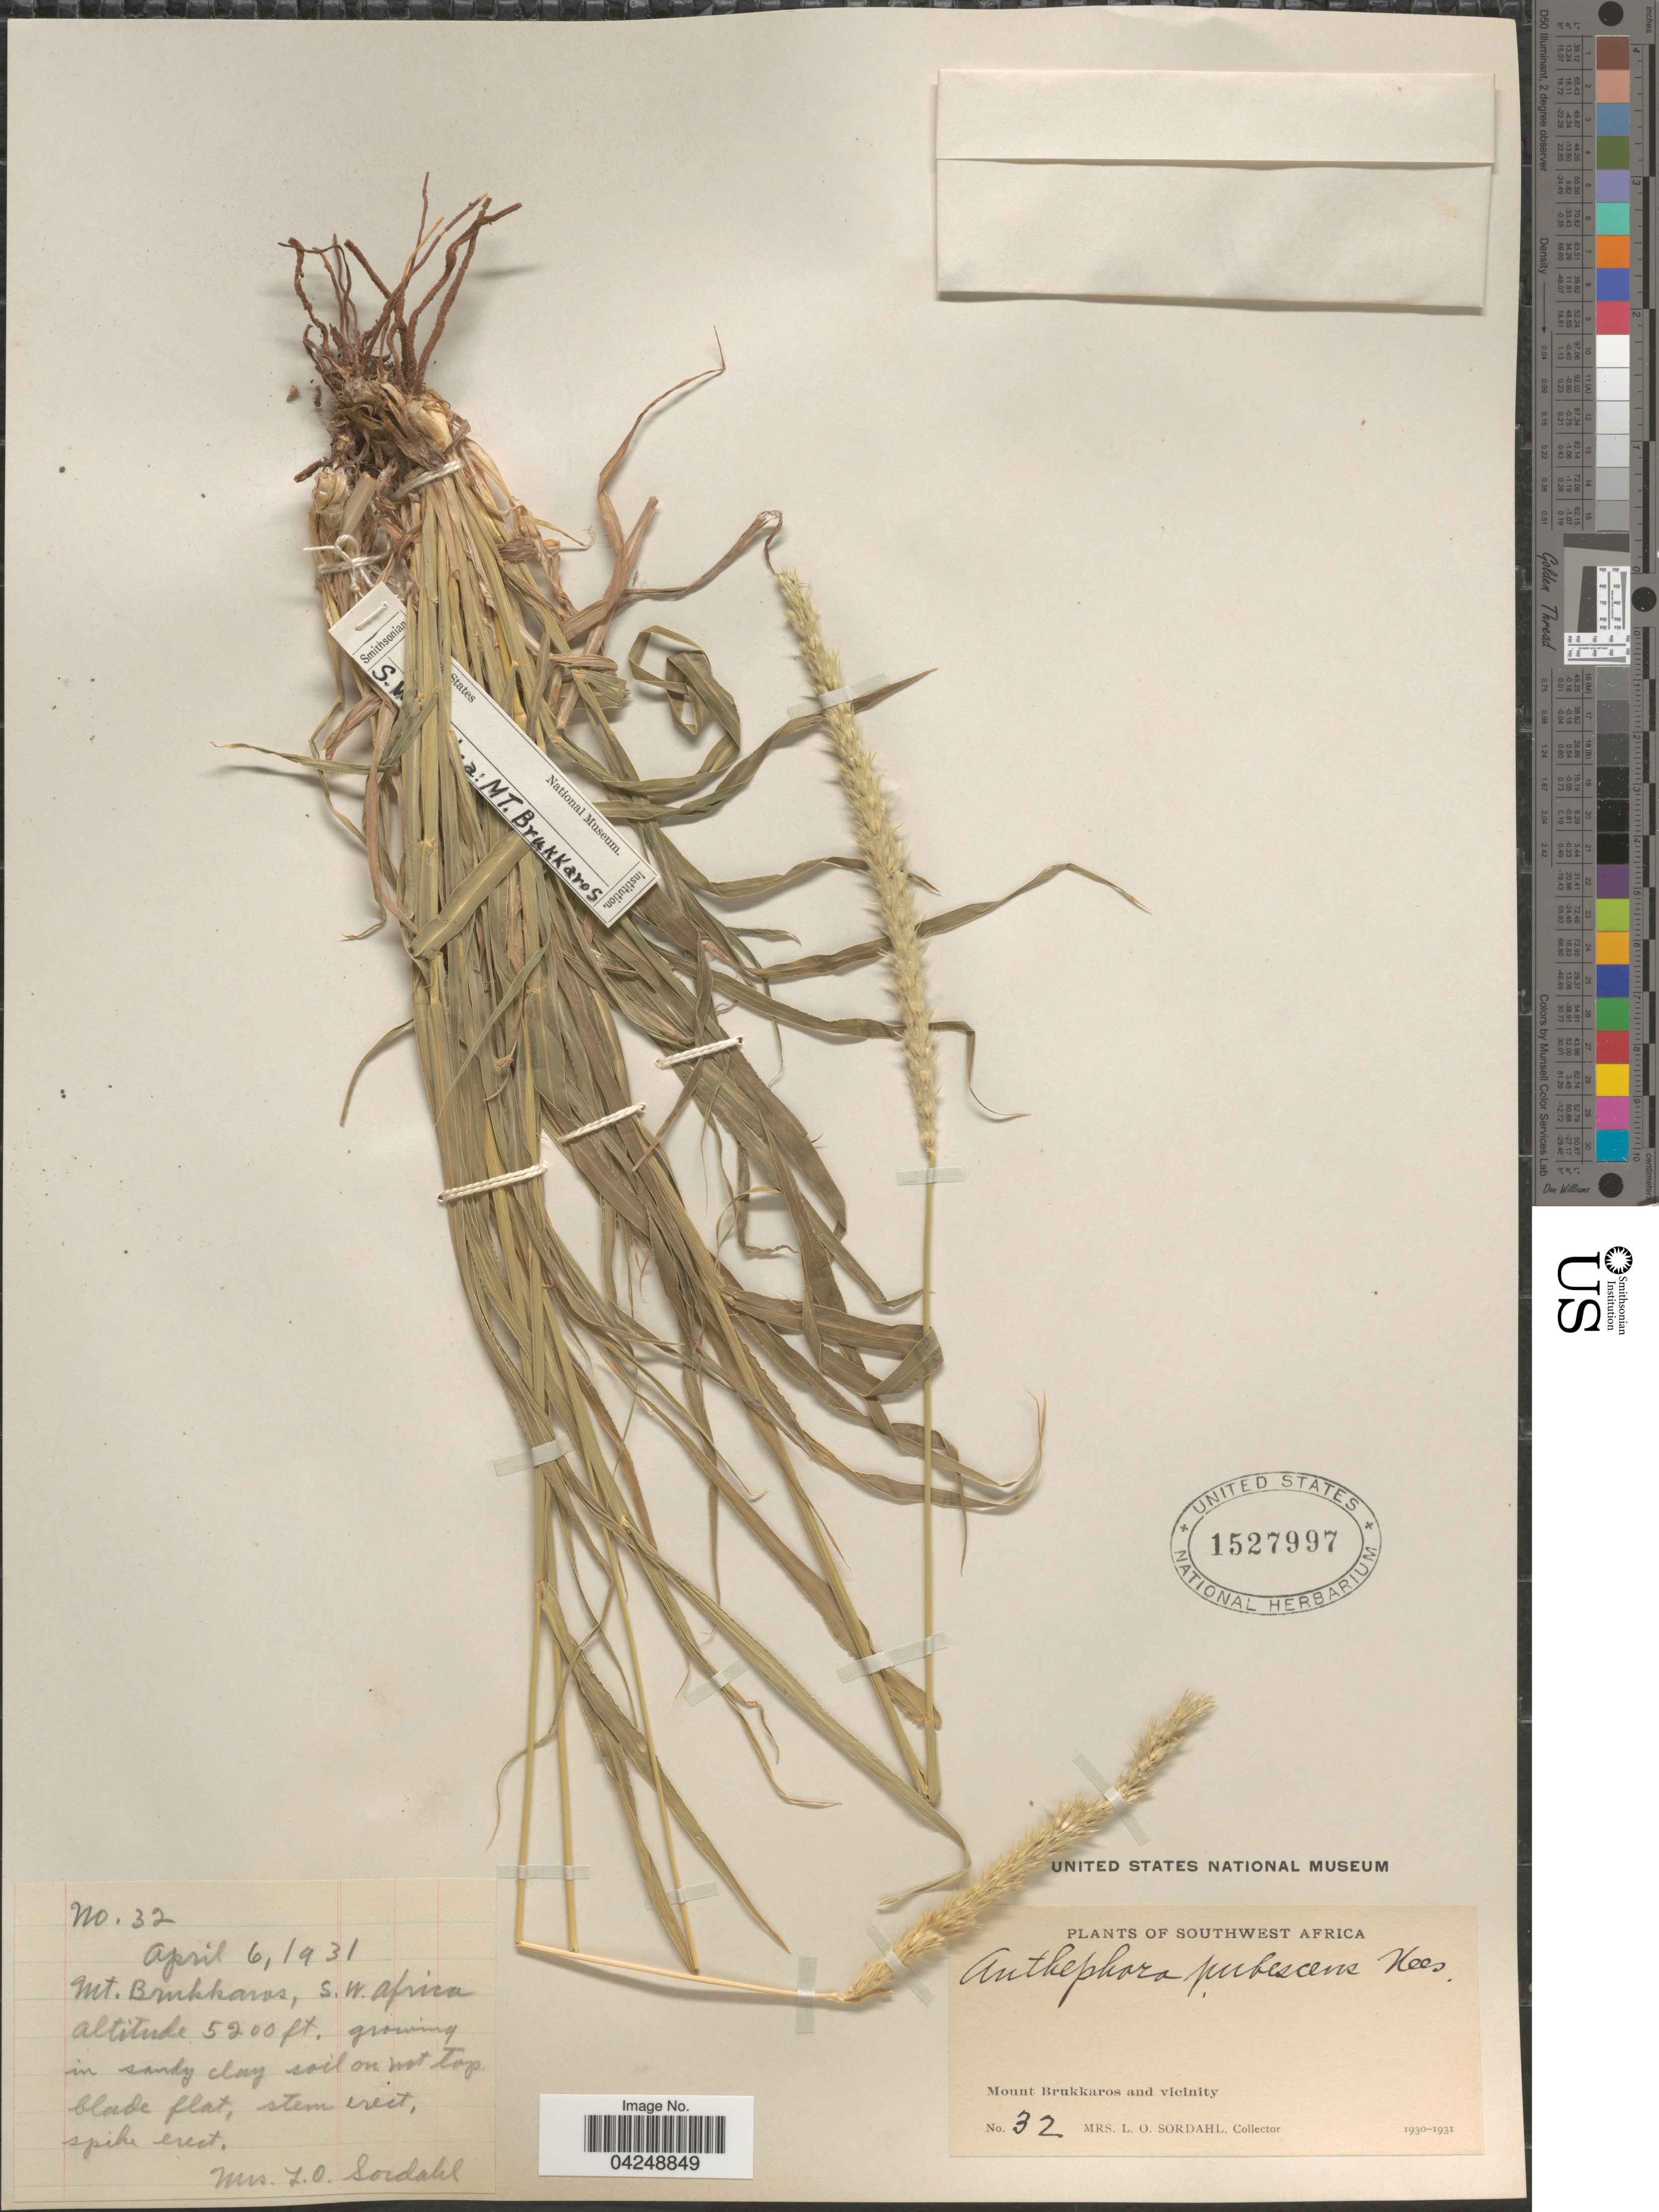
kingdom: Plantae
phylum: Tracheophyta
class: Liliopsida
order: Poales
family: Poaceae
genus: Anthephora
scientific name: Anthephora pubescens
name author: Nees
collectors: L. Sordahl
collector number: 32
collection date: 1931-04-06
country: Namibia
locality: Southwest Africa. Mount Brukkaros and vicinity. Growing in sandy clay soil on mt Top.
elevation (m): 1585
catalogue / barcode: US 1527997